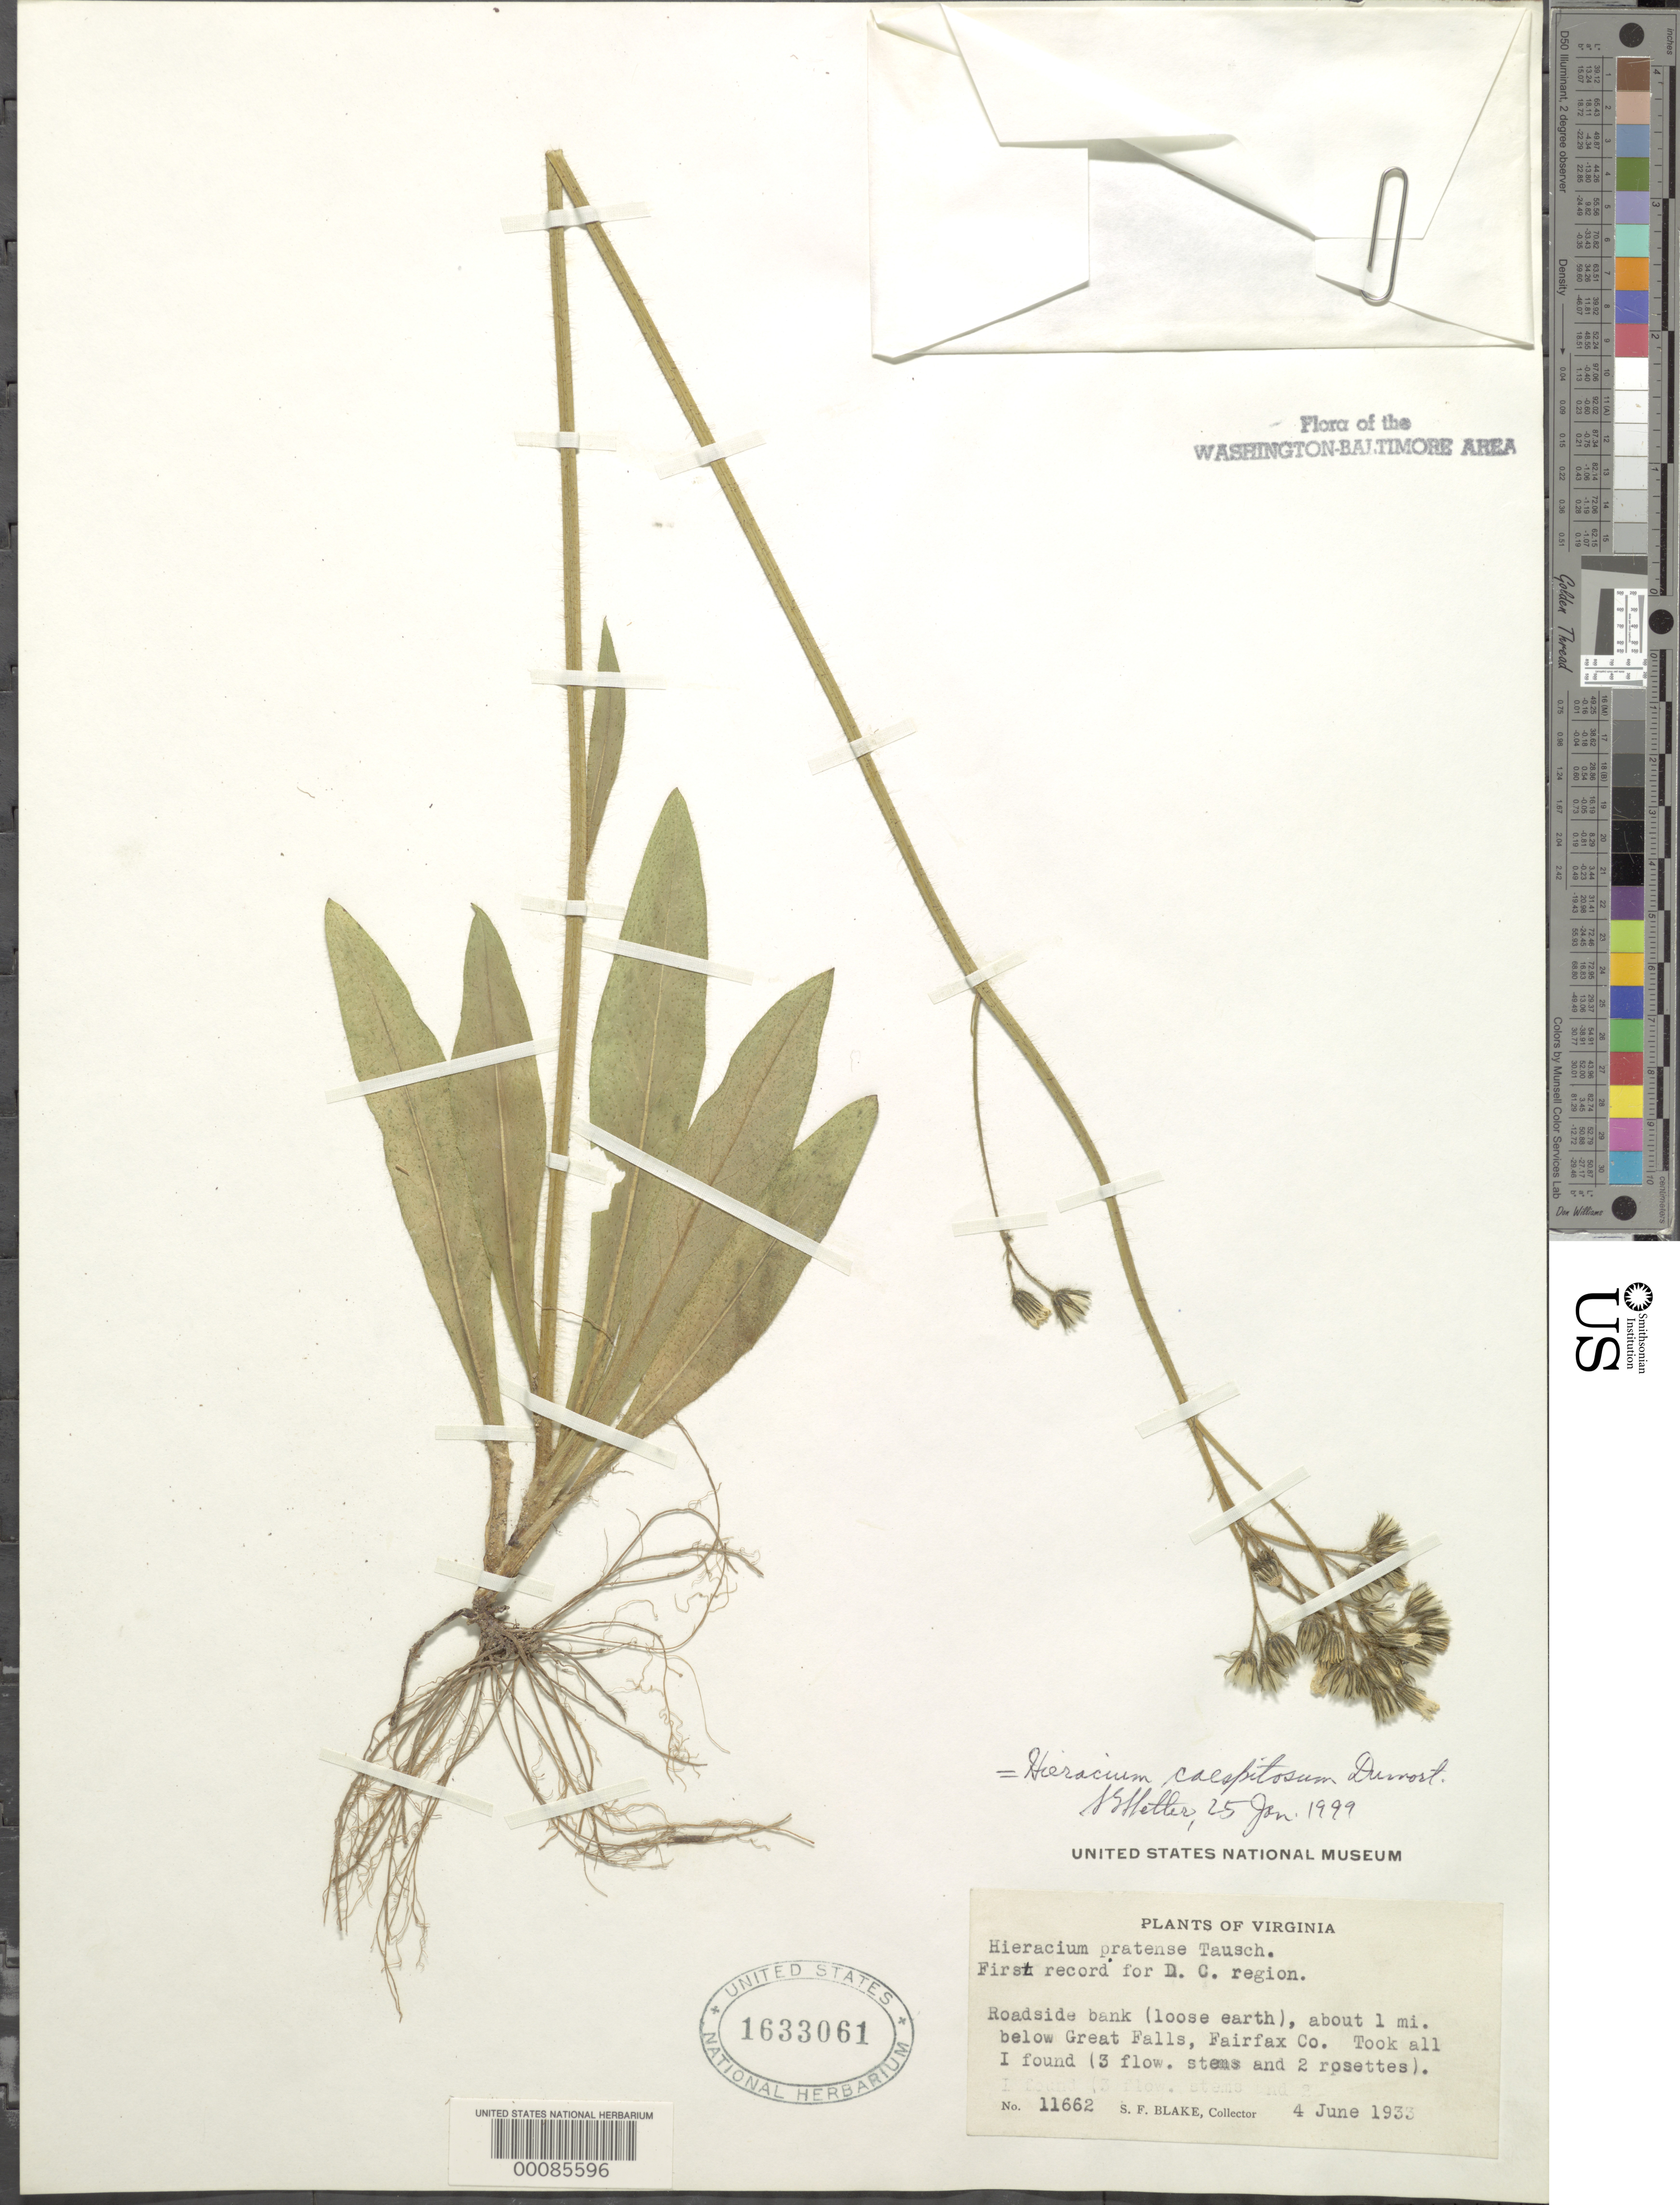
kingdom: Plantae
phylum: Tracheophyta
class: Magnoliopsida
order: Asterales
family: Asteraceae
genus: Pilosella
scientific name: Pilosella caespitosa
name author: (Dumort.) P. D. Sell & C. West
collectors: S. Blake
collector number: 11662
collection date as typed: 04 Jun 1933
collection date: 1933-06-04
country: United States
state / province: Virginia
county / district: Fairfax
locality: Below Great Falls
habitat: Roadside bank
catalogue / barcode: US 1633061